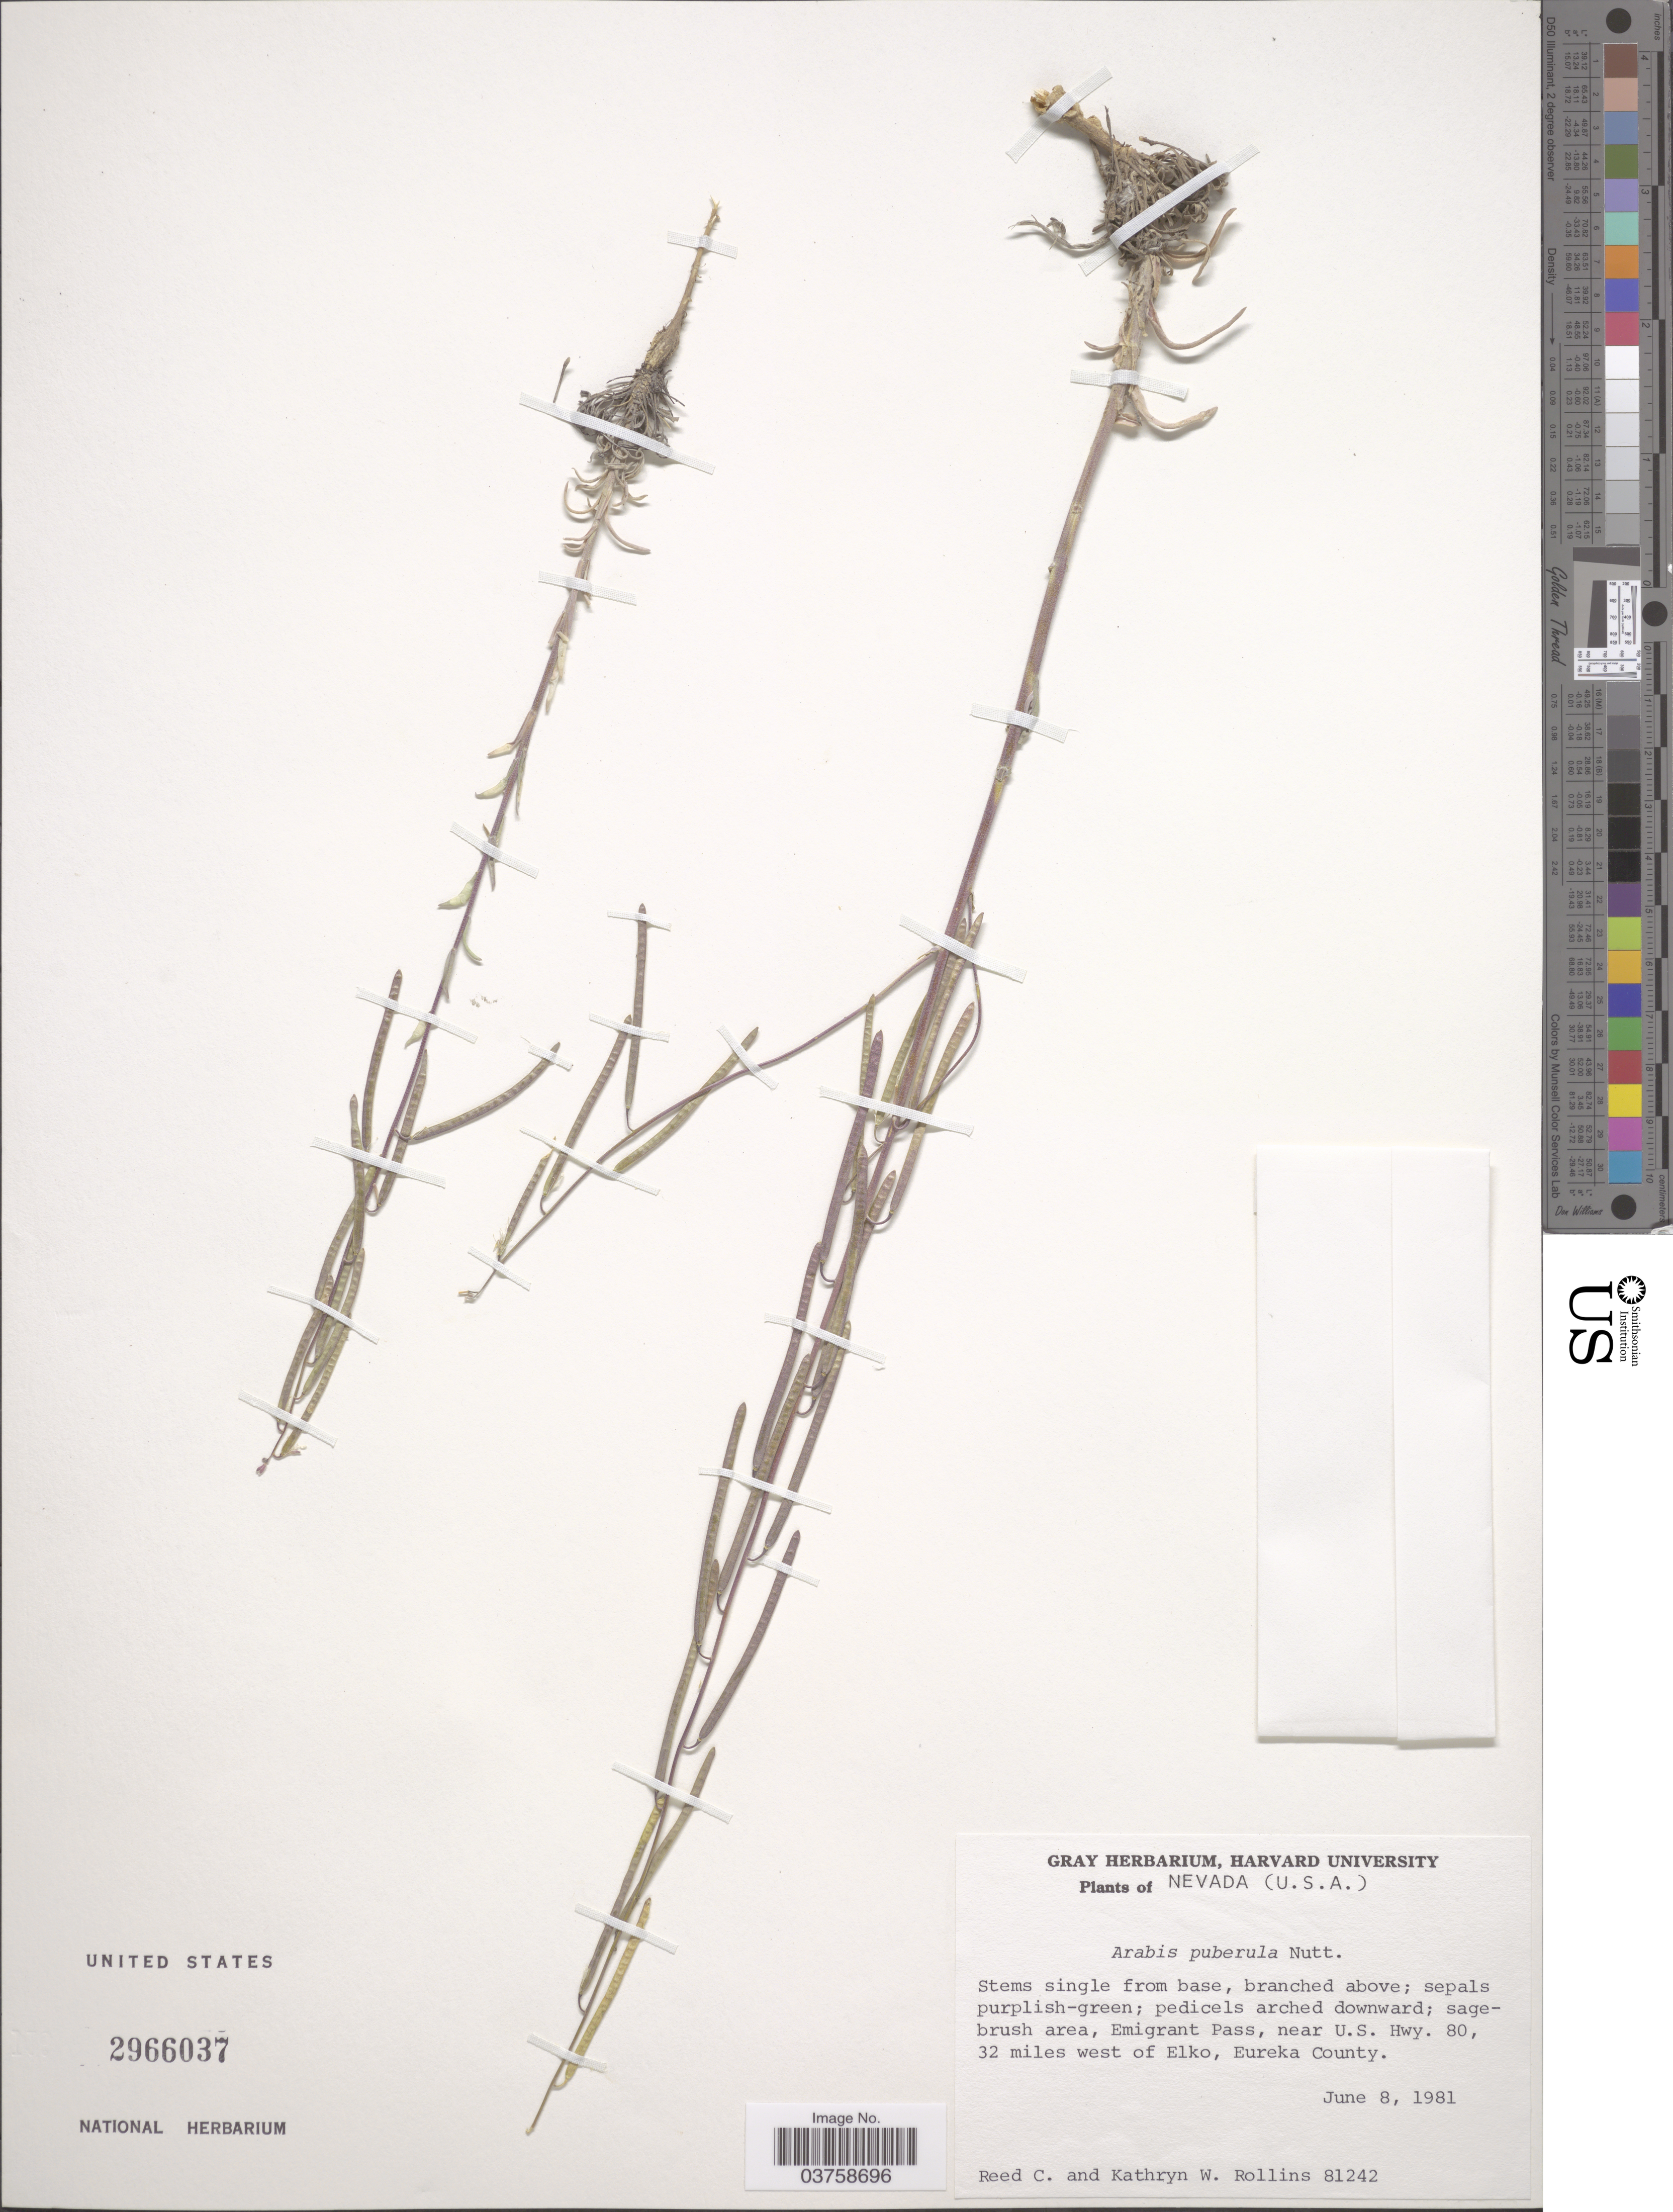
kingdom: Plantae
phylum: Tracheophyta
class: Magnoliopsida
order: Brassicales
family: Brassicaceae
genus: Arabis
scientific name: Arabis puberula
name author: Nutt.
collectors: R. C. Rollins & K. W. Rollins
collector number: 81242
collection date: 1981-06-08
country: United States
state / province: Nevada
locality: Emigrant Pass, near U.S. Hwy. 80, 32 miles west of Elko, Eureka County.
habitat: sagebrush area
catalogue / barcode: US 2966037